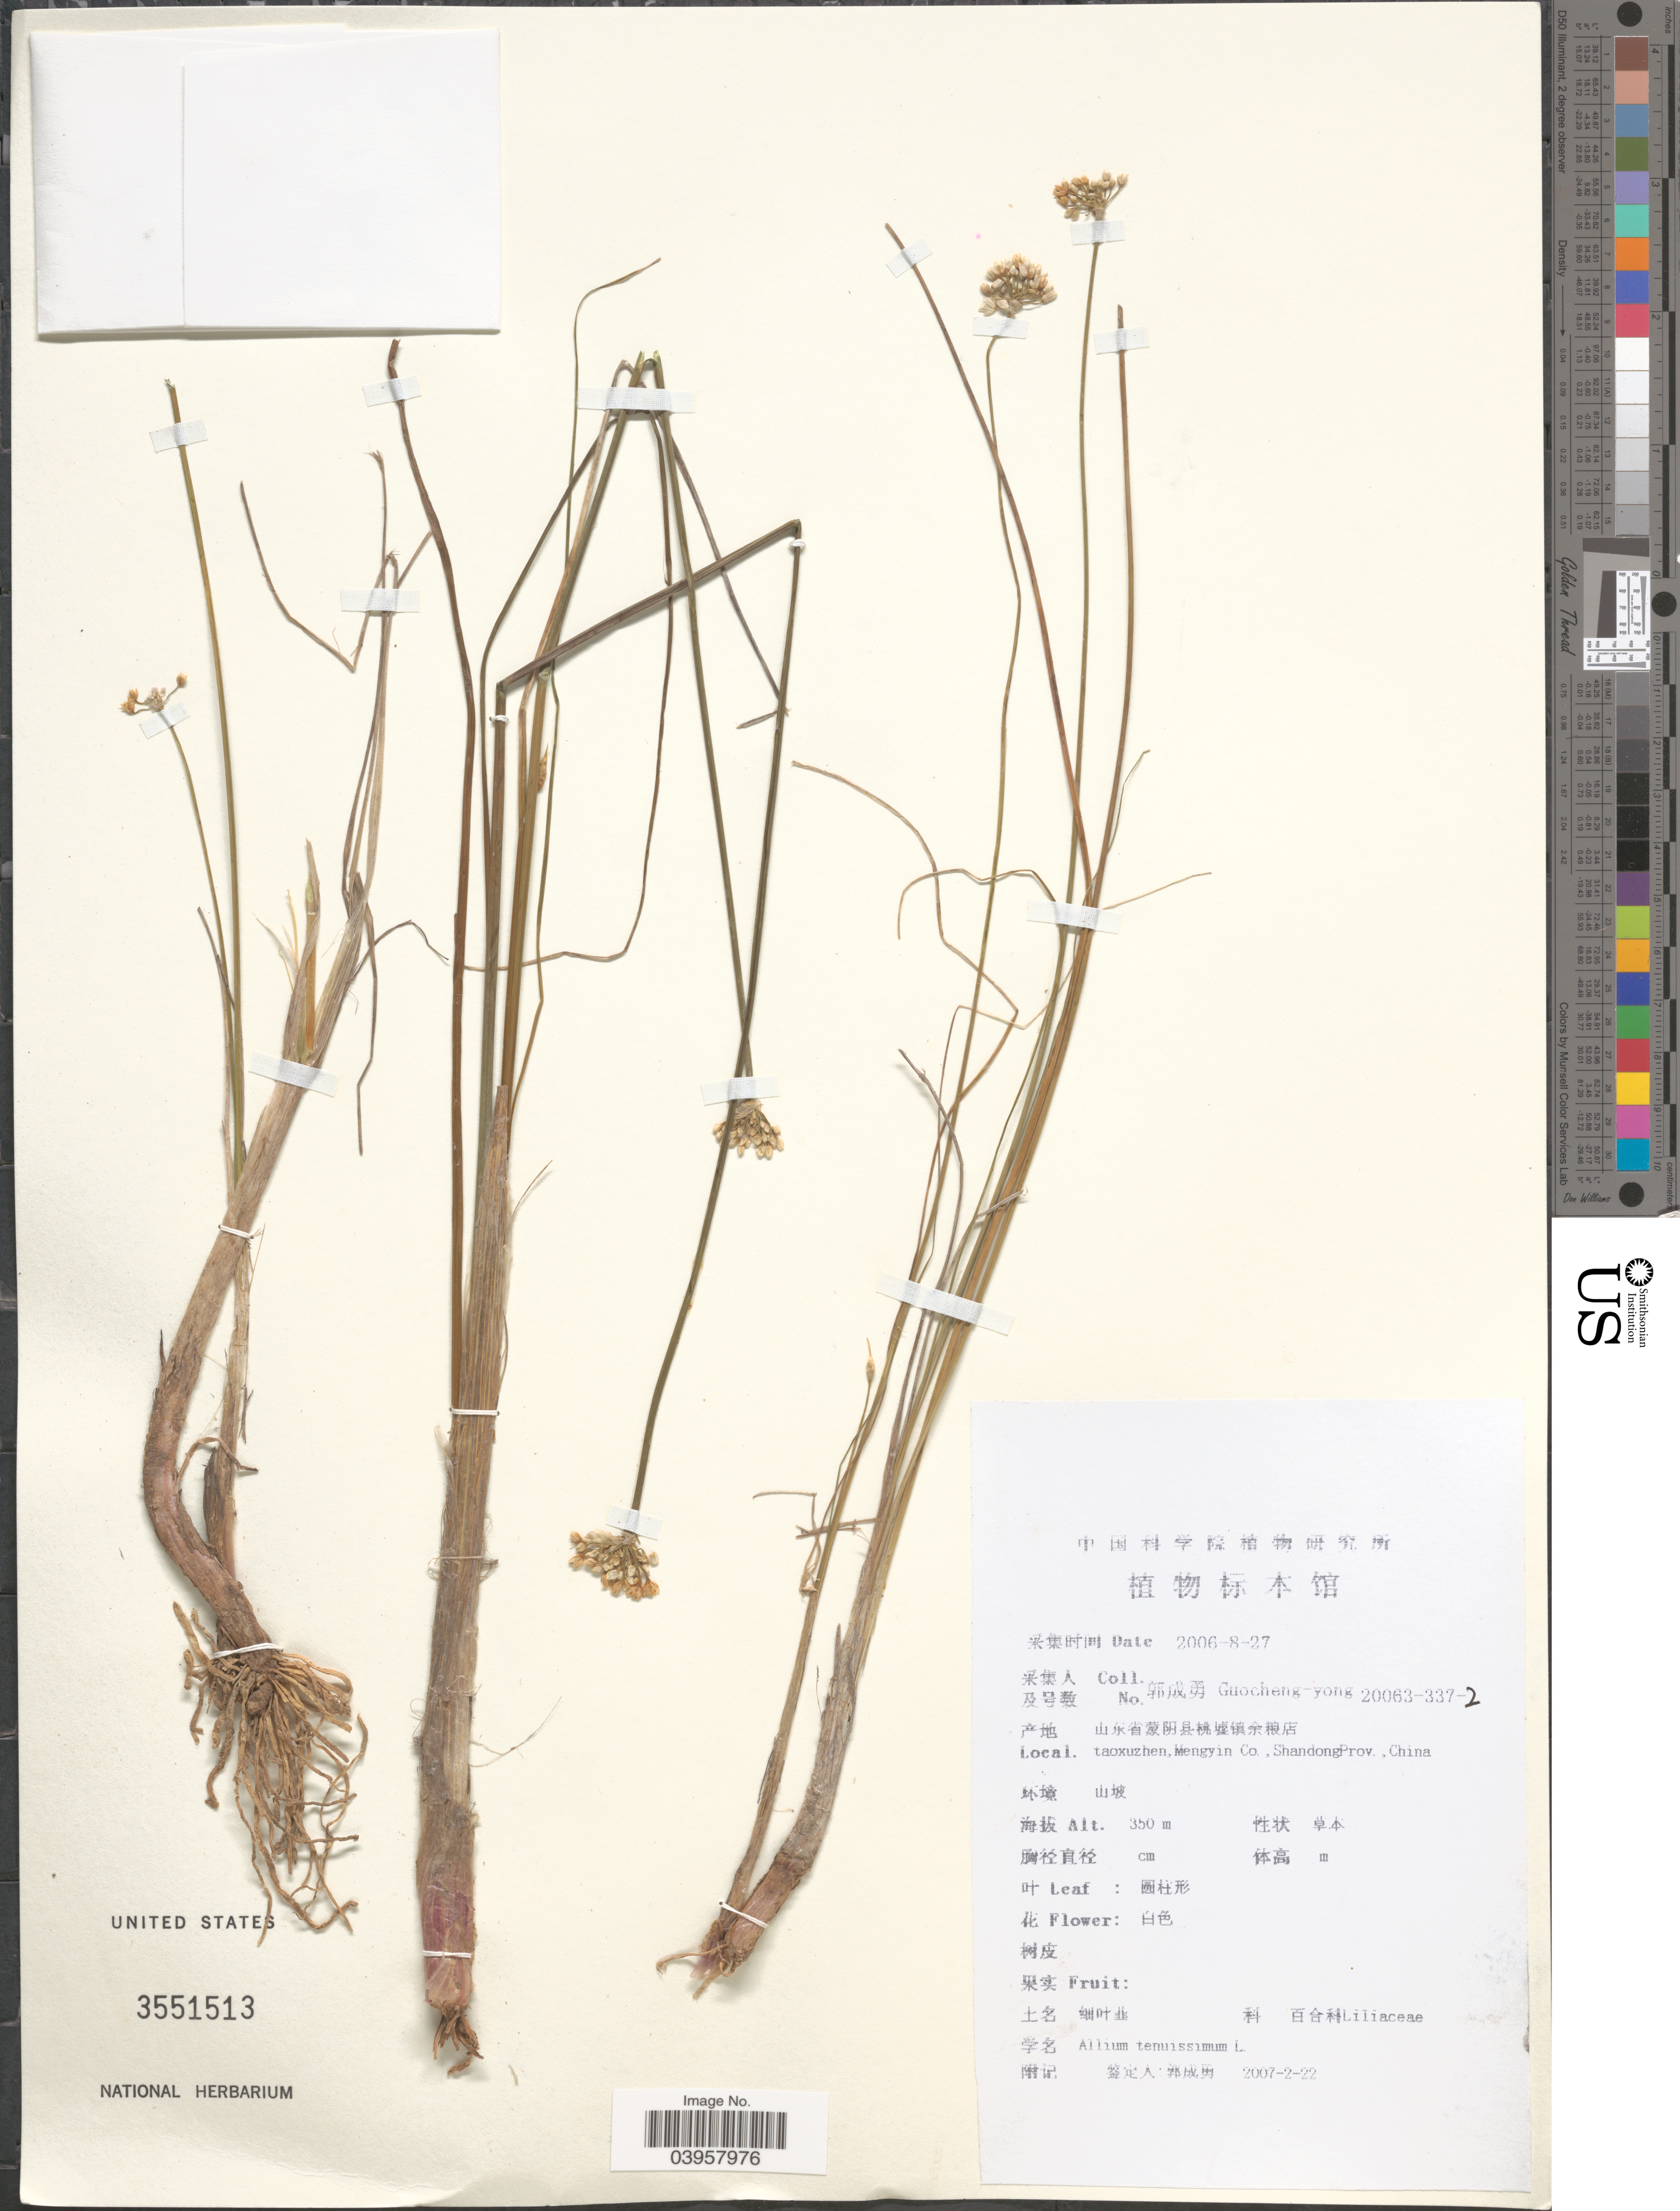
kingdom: Plantae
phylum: Tracheophyta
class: Liliopsida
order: Asparagales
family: Amaryllidaceae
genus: Allium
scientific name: Allium tenuissimum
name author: L.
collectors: Guo cheng-yong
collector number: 20063-337-2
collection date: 2006-08-27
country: China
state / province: Shandong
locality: Taoxuzhen, Mengyin Co.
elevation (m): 350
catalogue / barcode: US 3551513